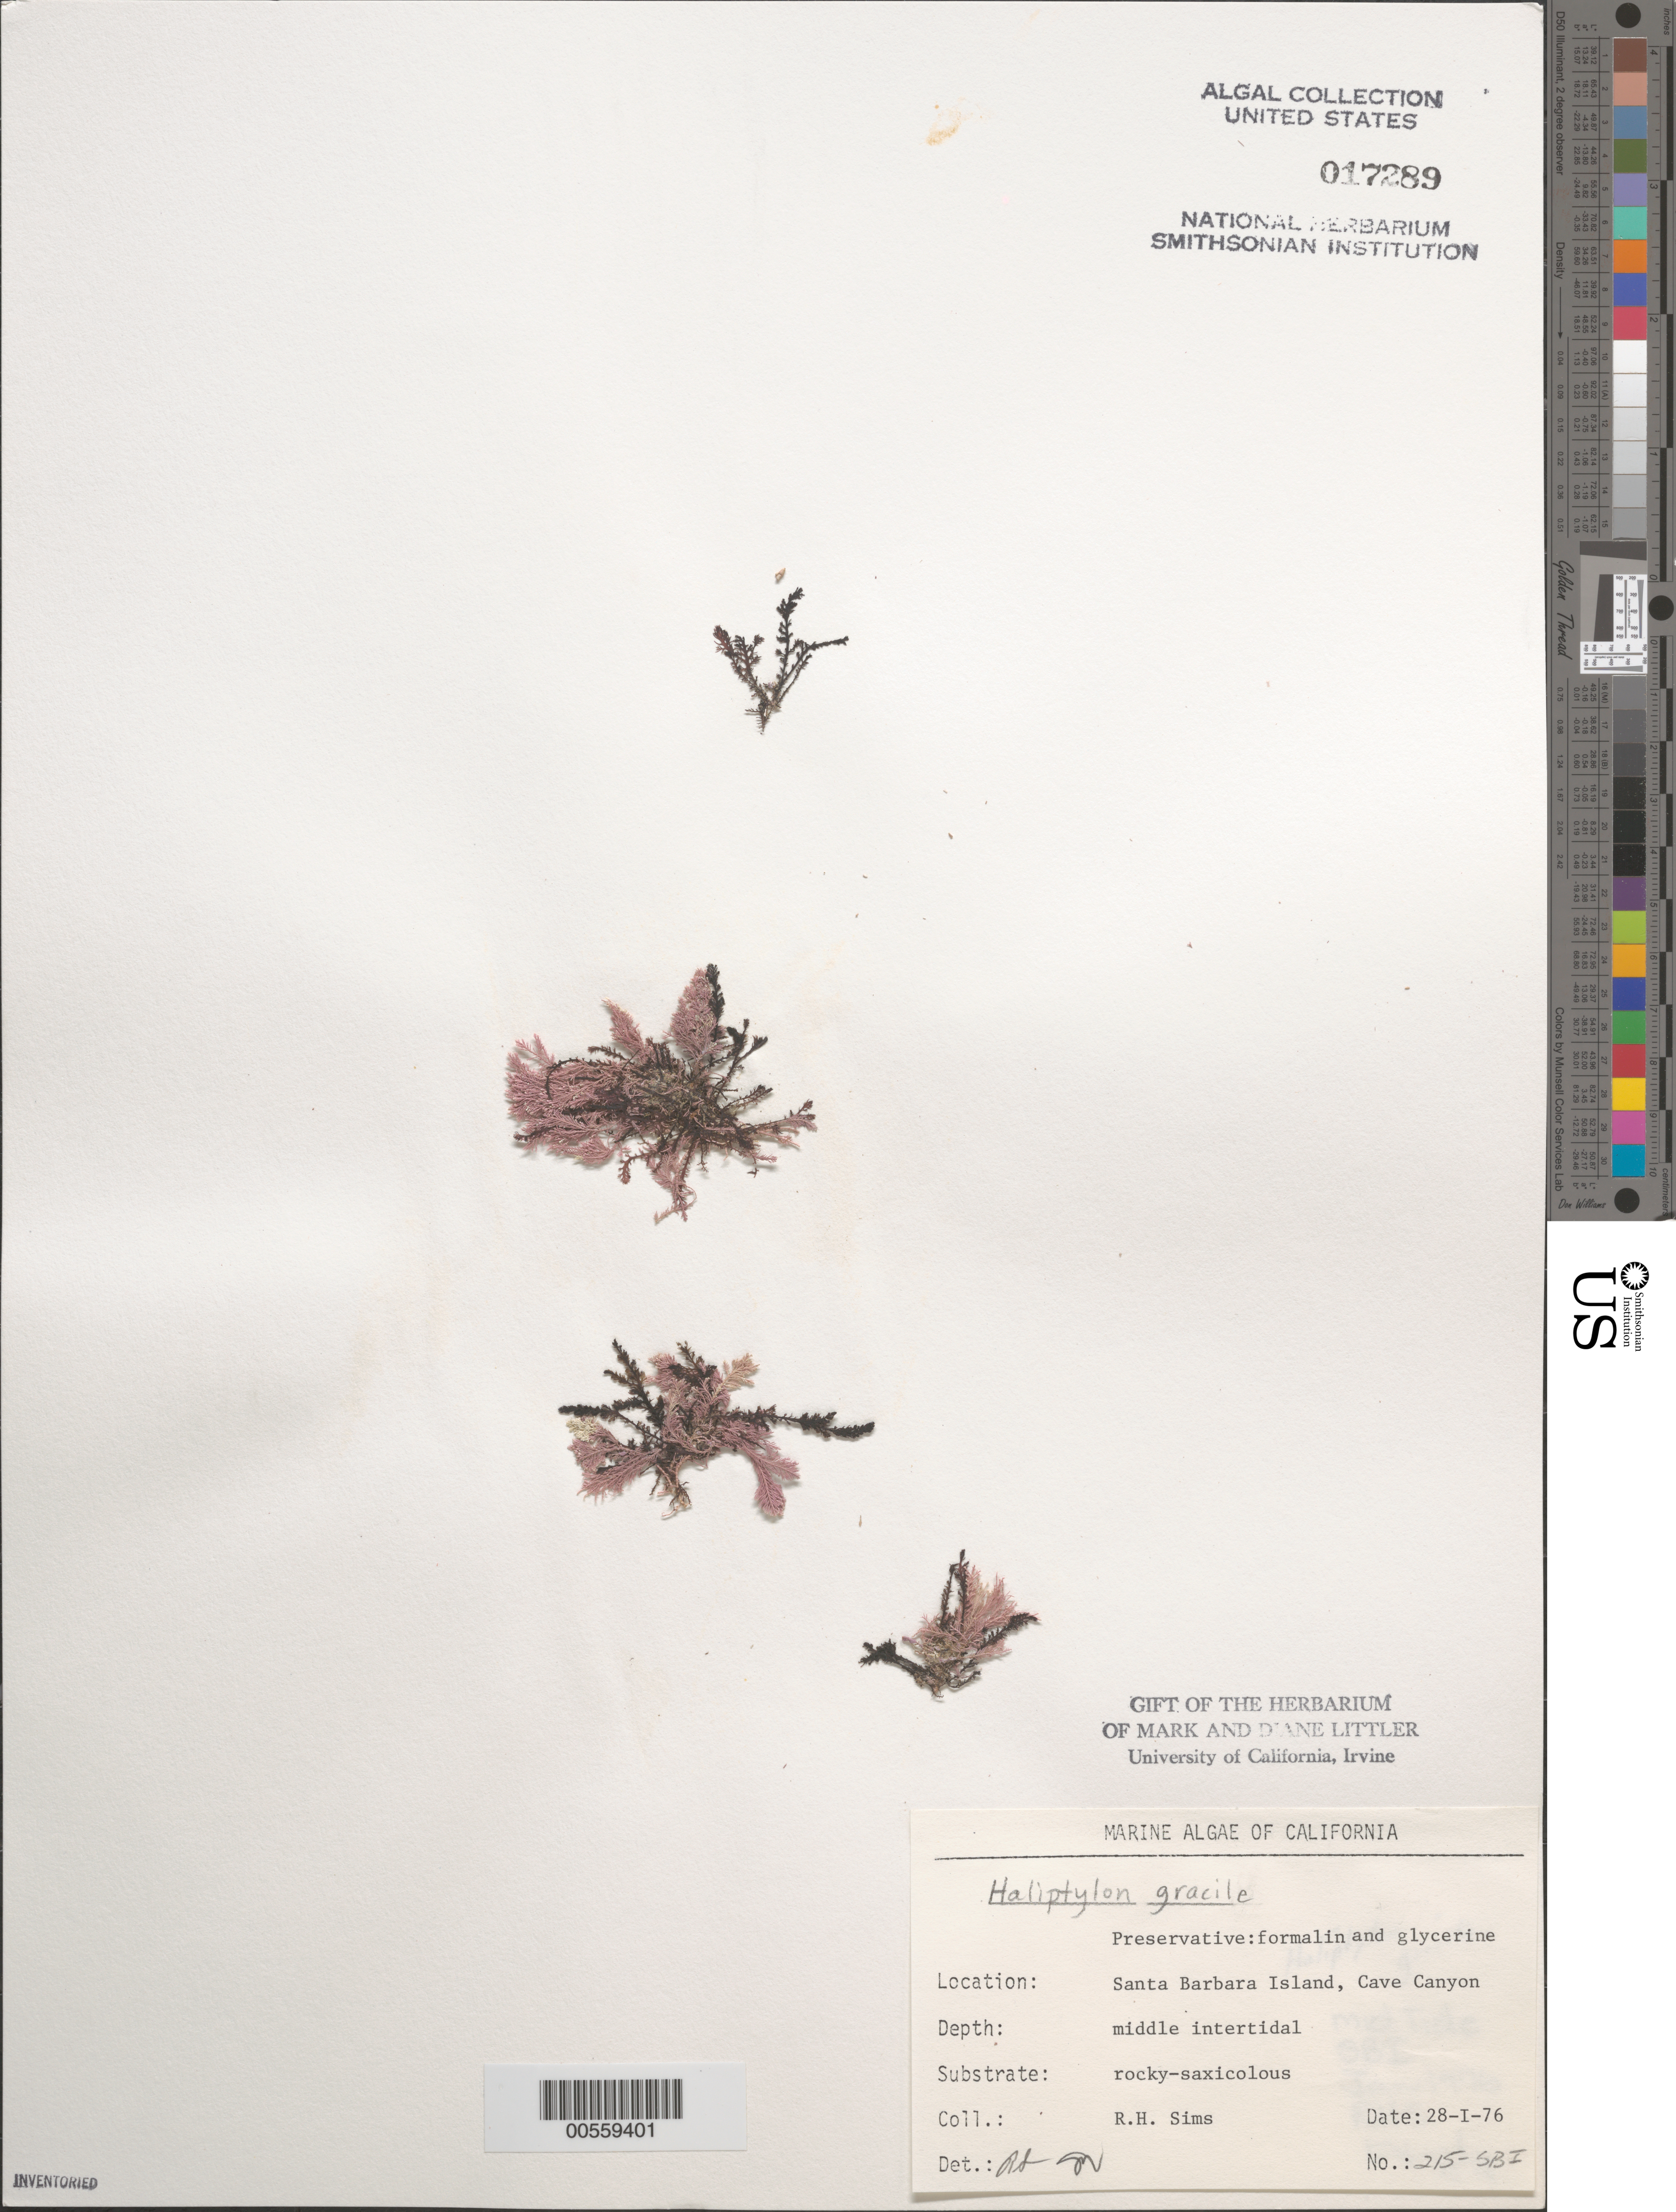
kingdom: Plantae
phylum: Rhodophyta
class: Florideophyceae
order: Corallinales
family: Corallinaceae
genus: Jania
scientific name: Jania rosea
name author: (Lam.) Decne.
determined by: Algae name updating Project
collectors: R. H. Sims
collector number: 215-sbi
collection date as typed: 28 Jan 1976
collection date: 1976-01-28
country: United States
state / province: California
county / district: Santa Barbara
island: Santa Barbara Island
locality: Cave Canyon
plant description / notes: BLM-SOCALBIGHT Rocky Intertidal Survey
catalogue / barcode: US 17289